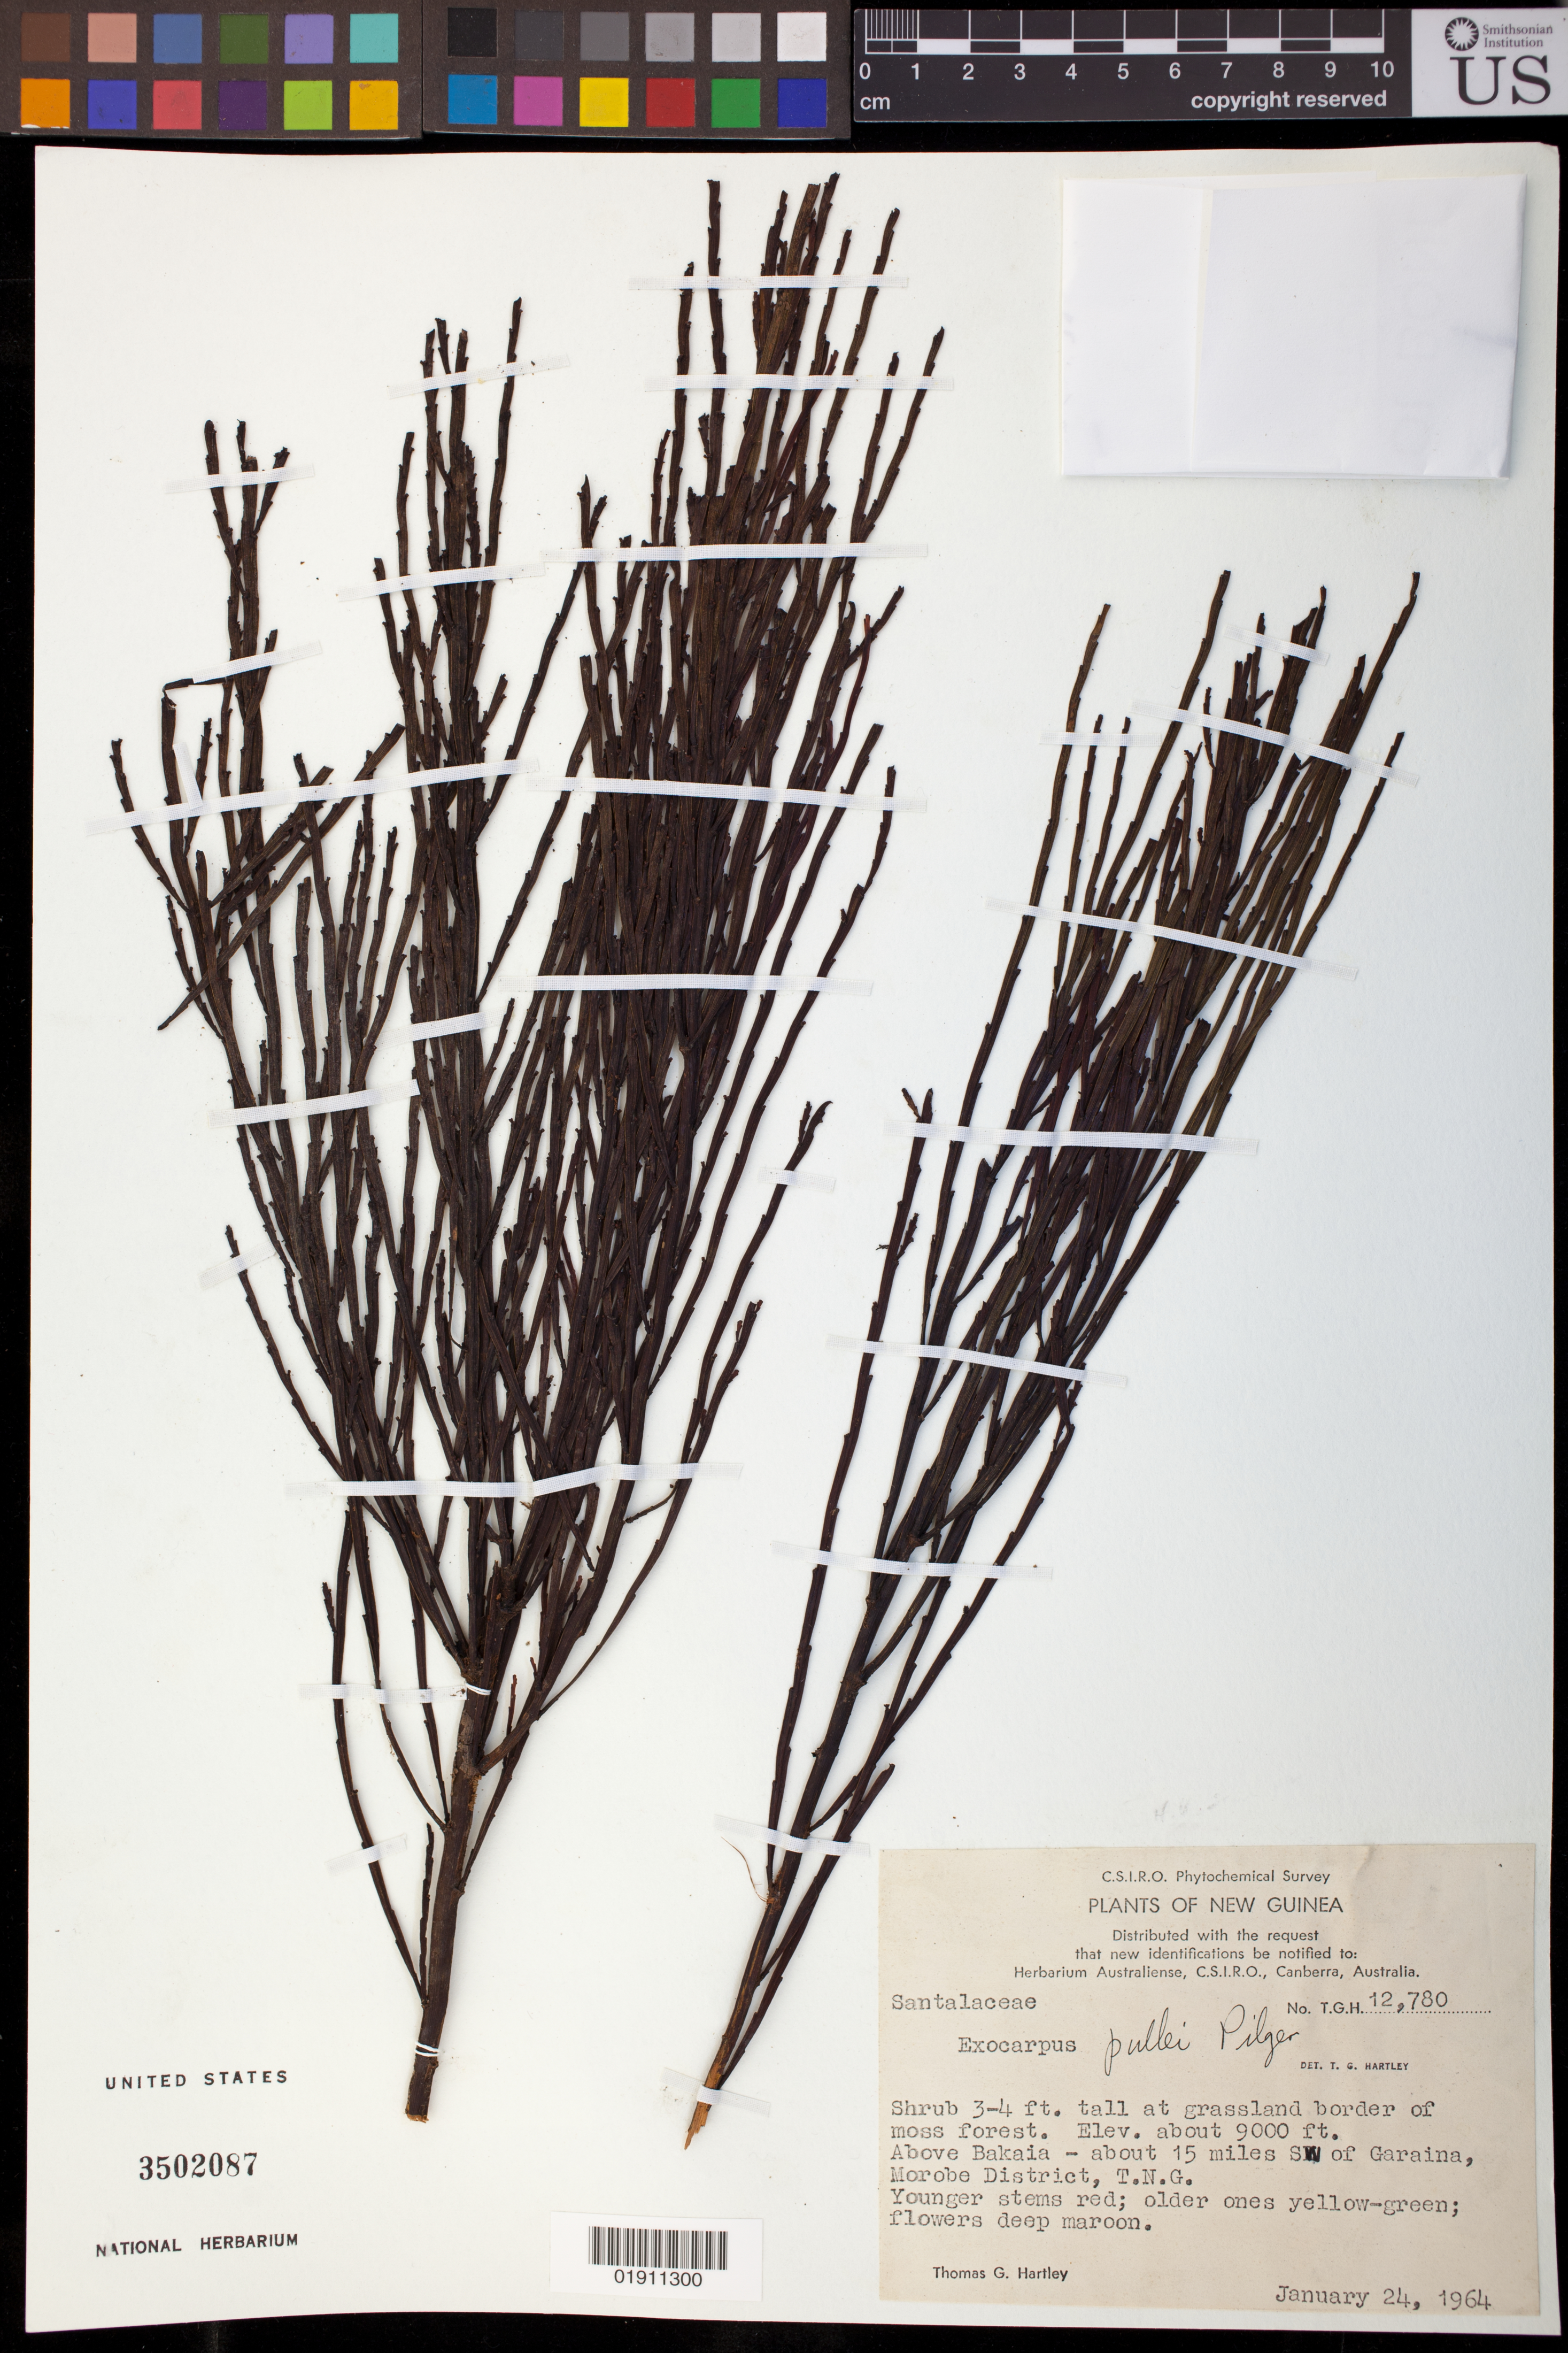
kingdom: Plantae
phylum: Tracheophyta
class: Magnoliopsida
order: Santalales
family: Santalaceae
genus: Exocarpos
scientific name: Exocarpos pullei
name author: Pilg.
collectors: T. G. Hartley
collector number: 12780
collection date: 1964-01-24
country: Papua New Guinea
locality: Above Bakaia -about 15 miles SW of Garaina, Morobe District, T.N.G.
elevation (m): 2743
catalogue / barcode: US 3502087